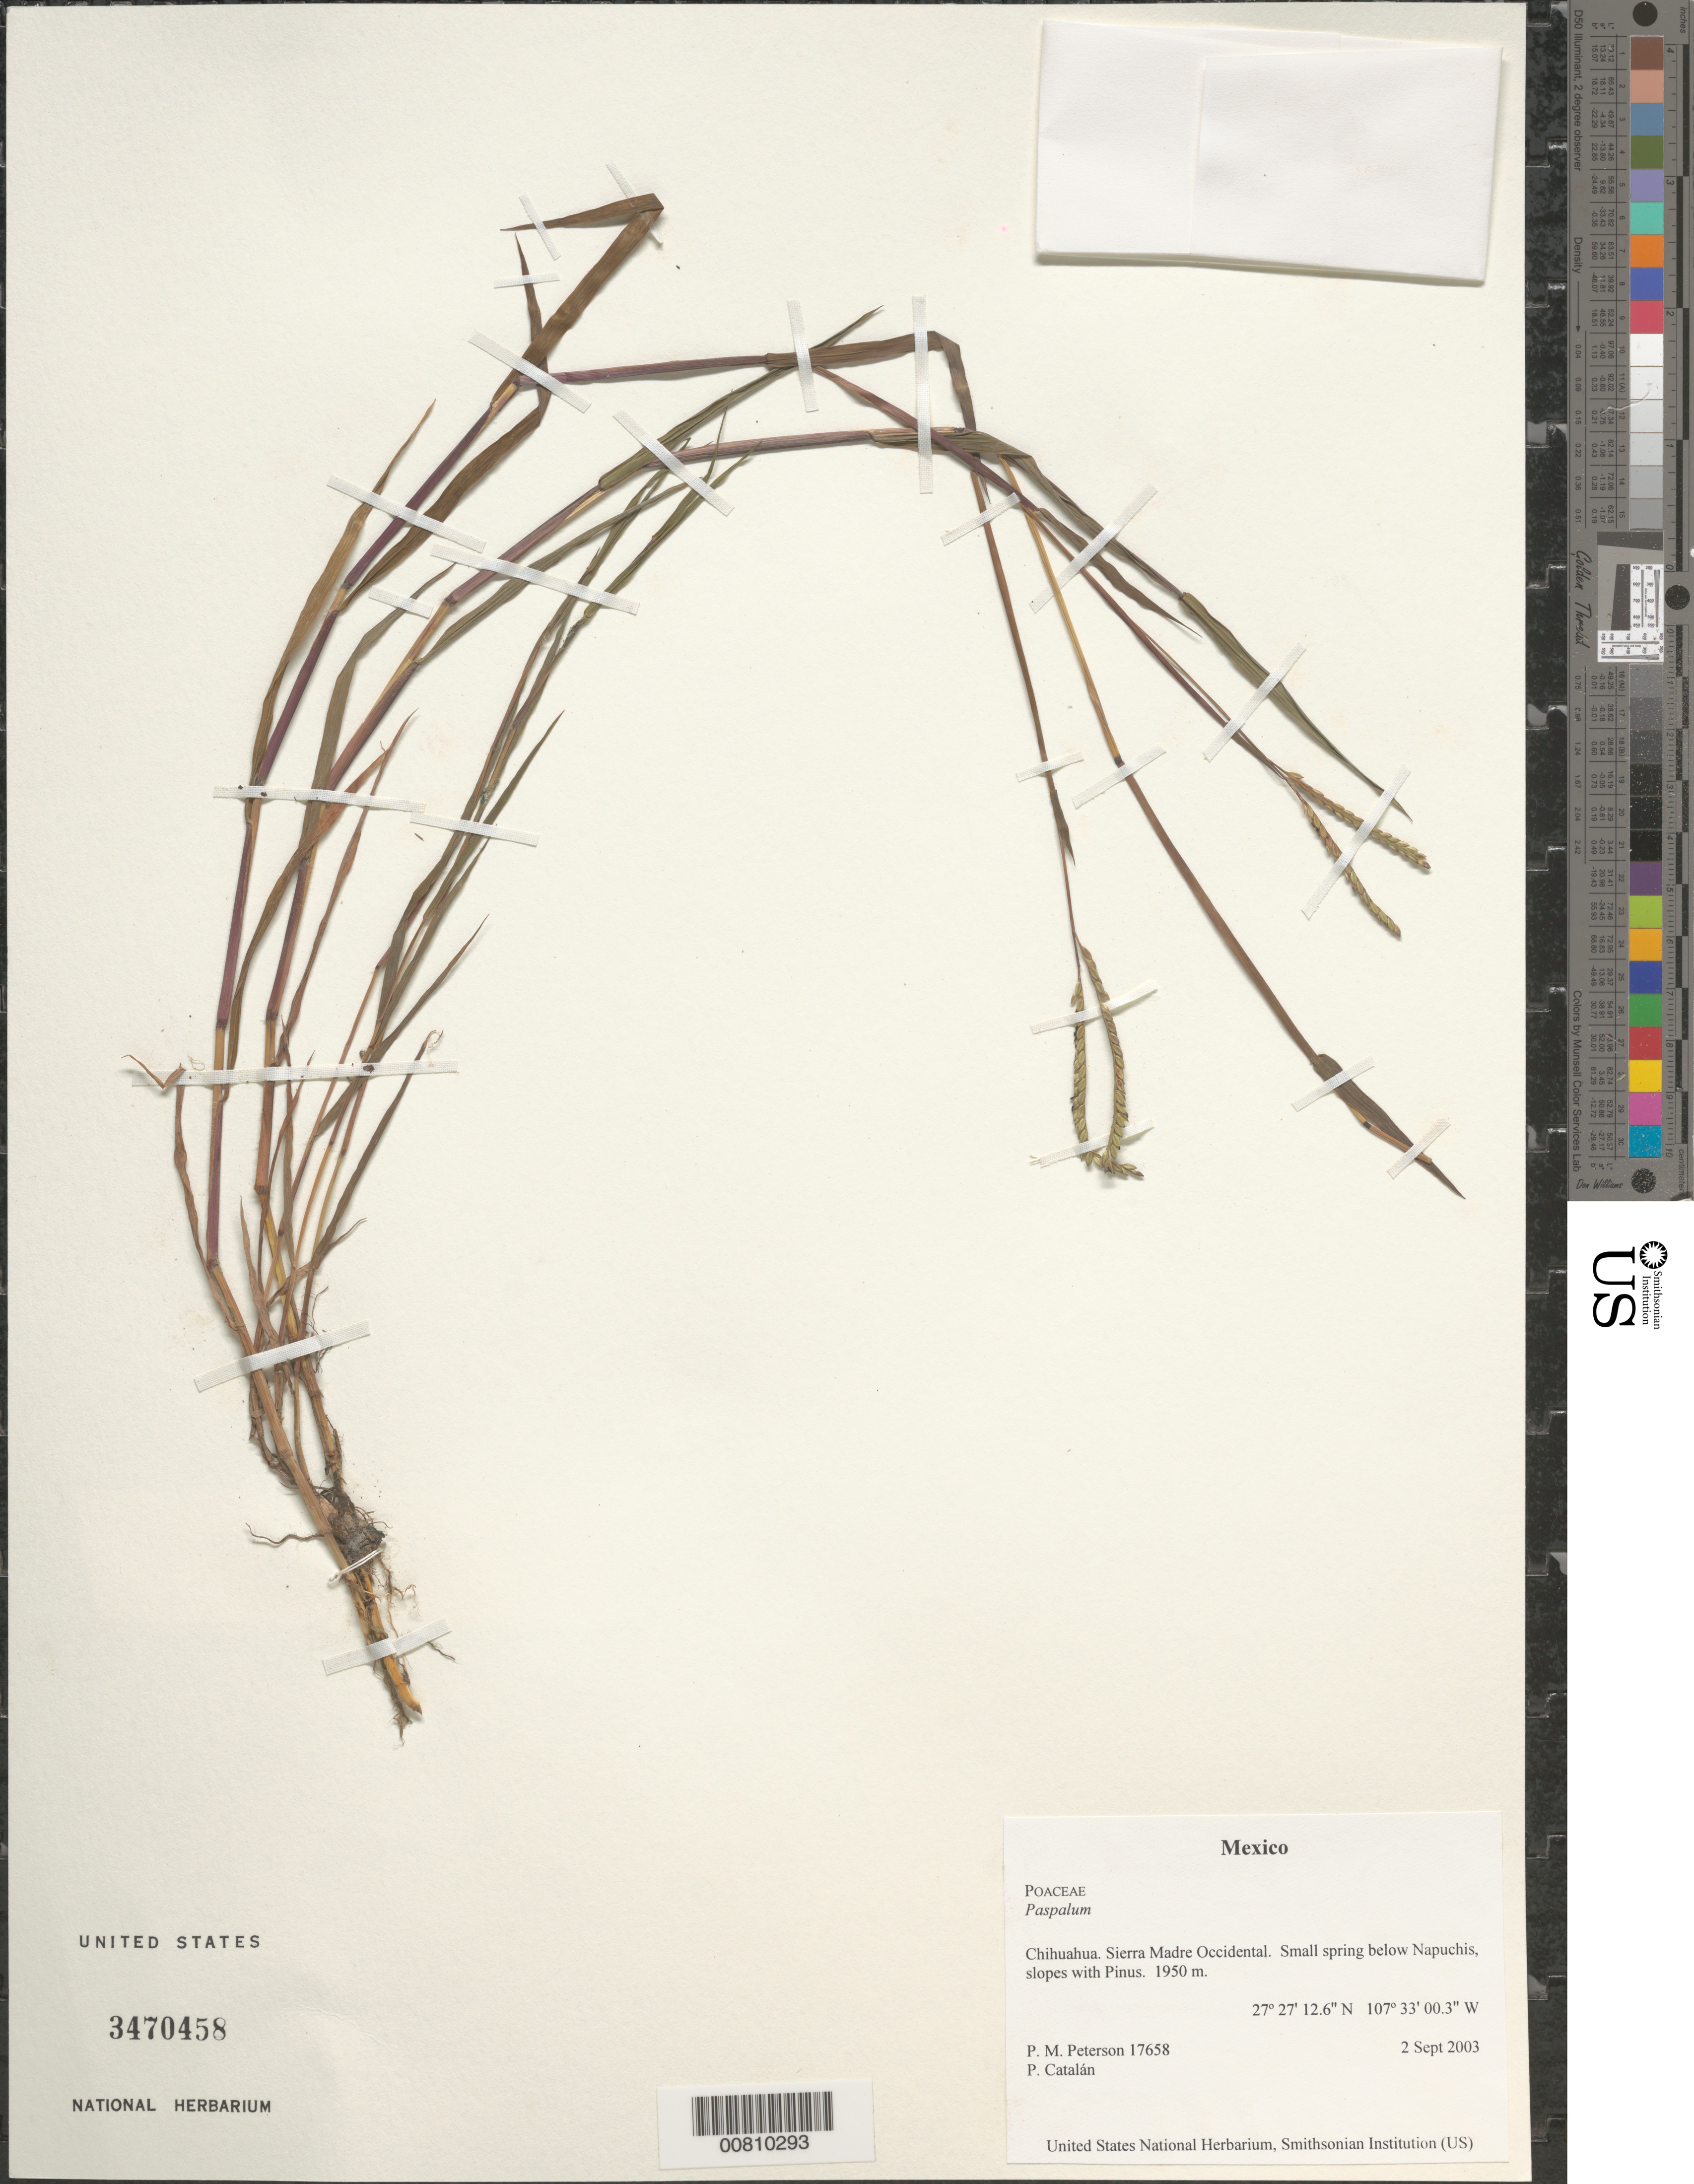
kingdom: Plantae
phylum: Tracheophyta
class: Liliopsida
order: Poales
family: Poaceae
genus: Paspalum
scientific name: Paspalum sp.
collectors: P. M. Peterson & P. Catalán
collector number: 17658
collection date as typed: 02 Sep 2003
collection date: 2003-09-02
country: Mexico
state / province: Chihuahua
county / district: Sierra Madre Occidental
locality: Small spring below Napuchis, slopes with Pinus.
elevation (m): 1950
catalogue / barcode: US 3470458